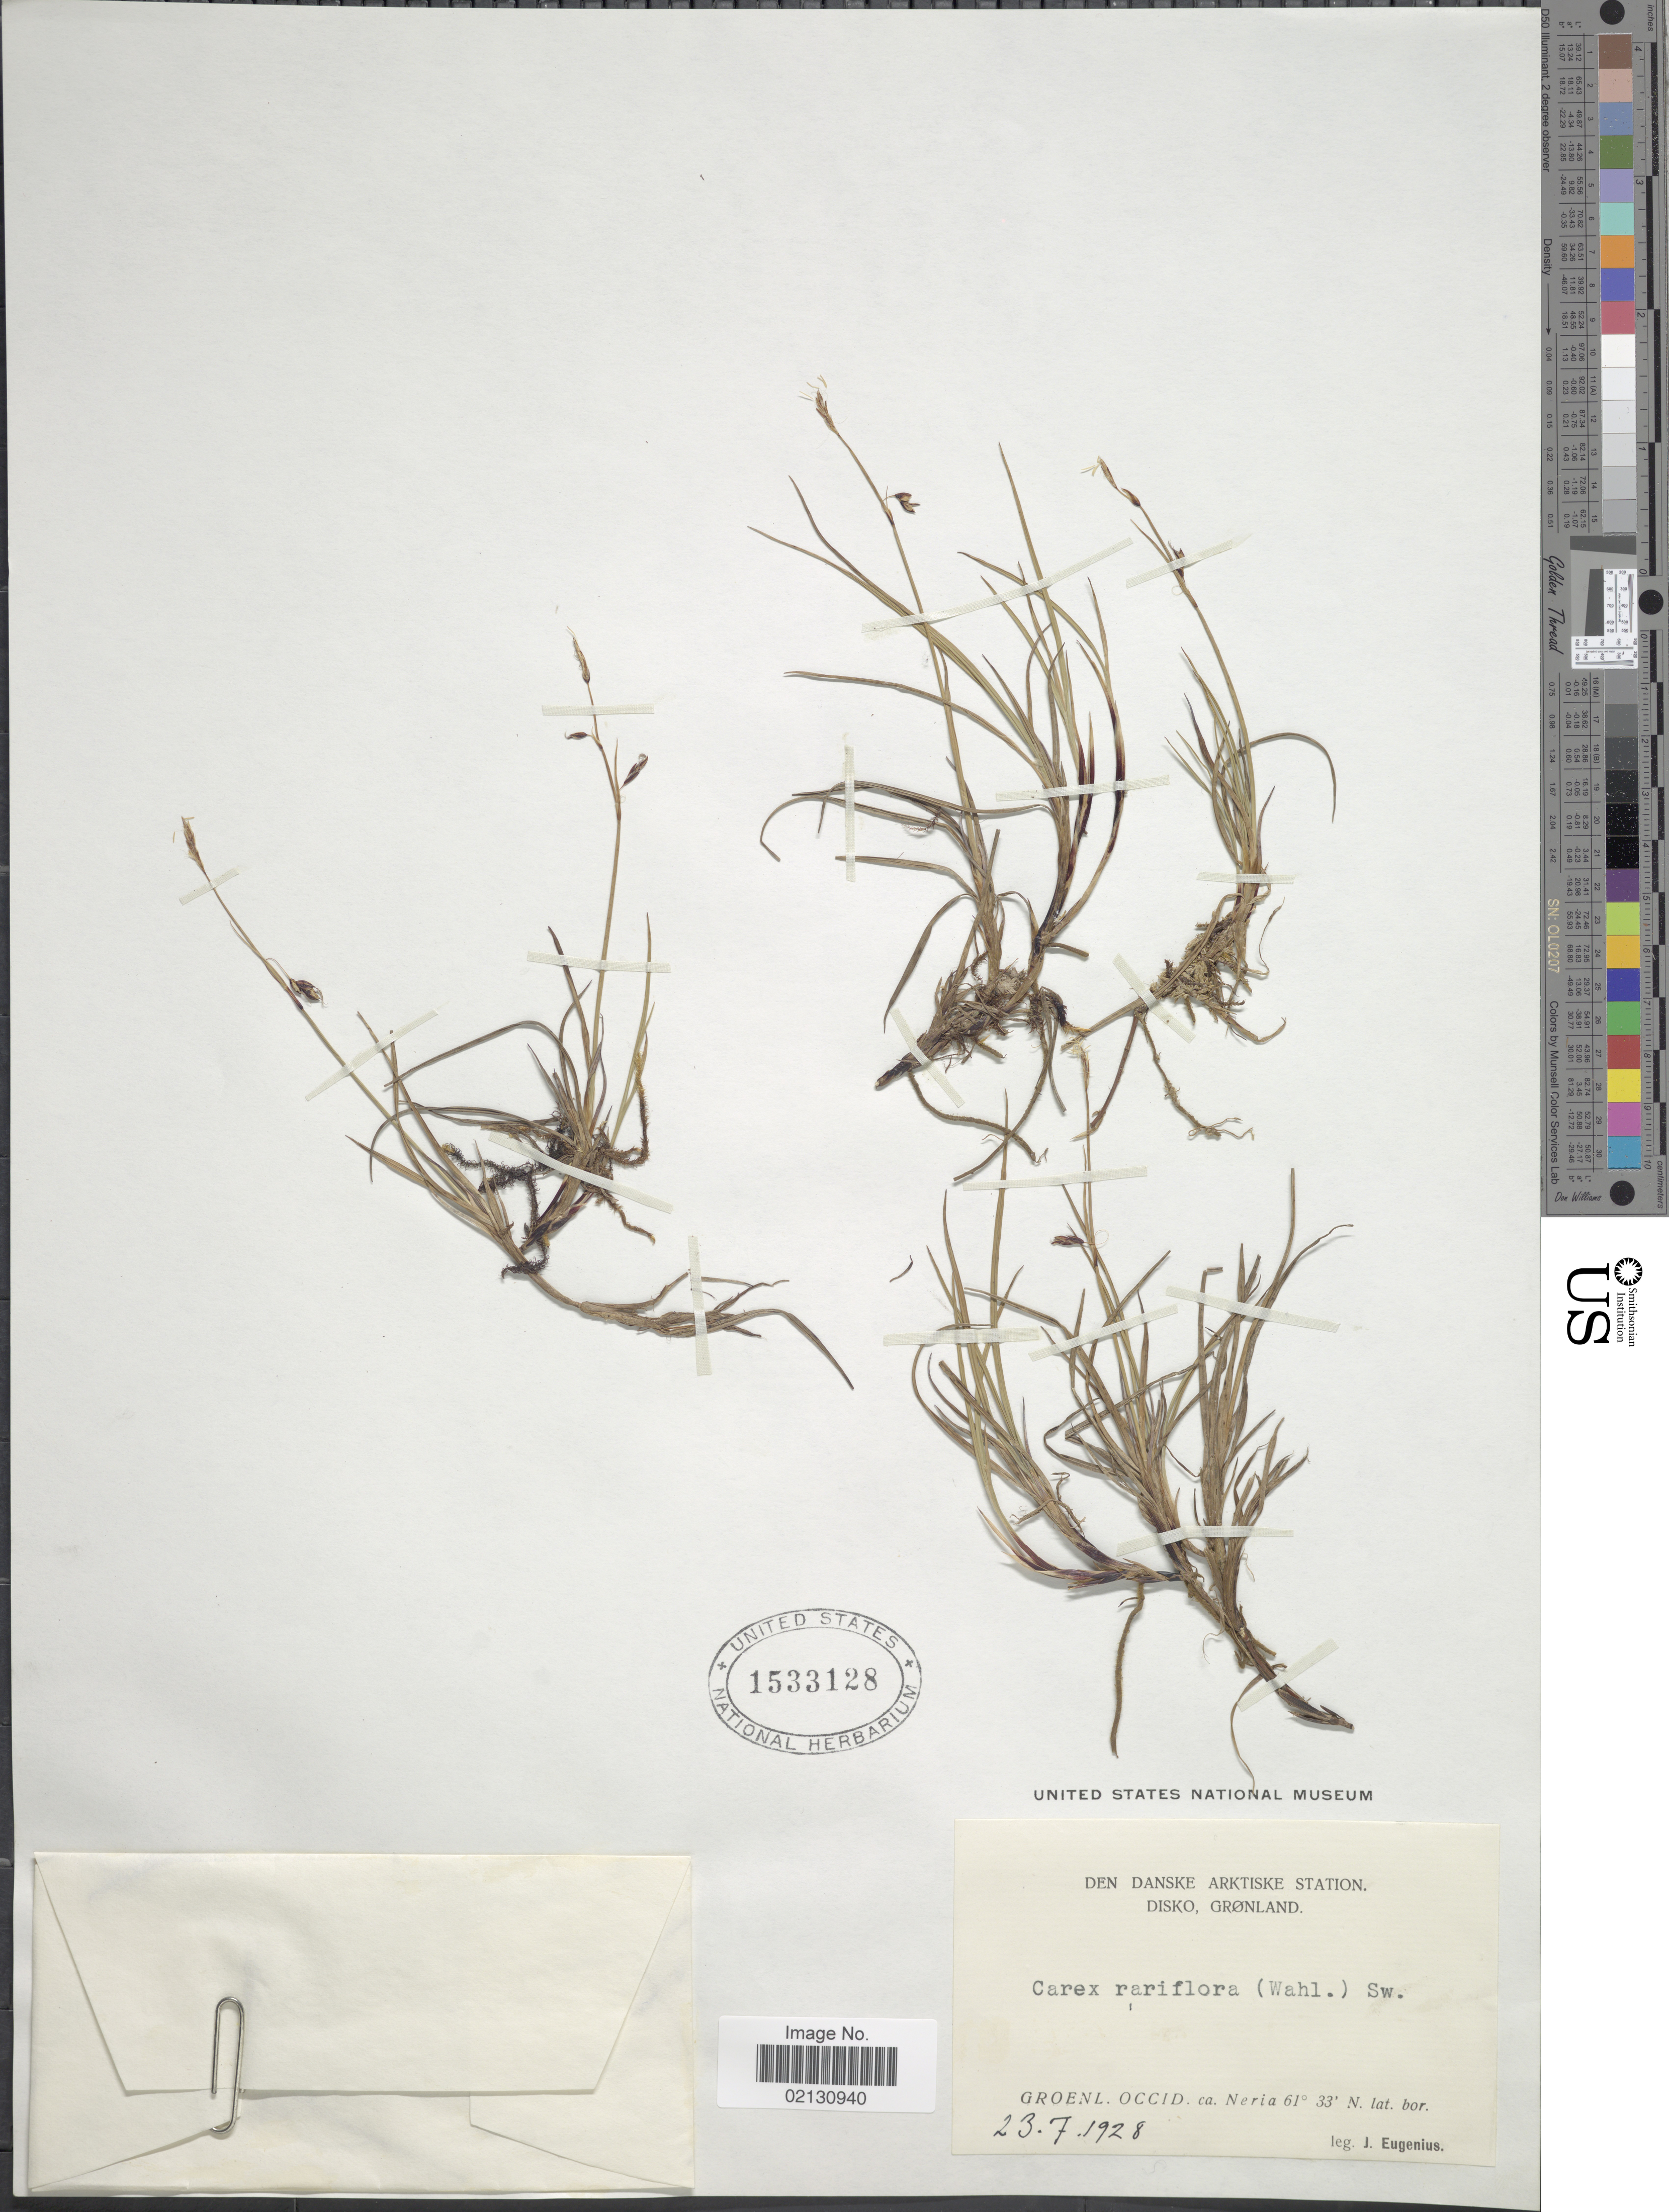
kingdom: Plantae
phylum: Tracheophyta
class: Liliopsida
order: Poales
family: Cyperaceae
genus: Carex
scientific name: Carex rariflora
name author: (Wahlenb.) Sm.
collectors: J. Eugenius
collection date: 1928-07-23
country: Greenland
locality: Groenl. occid. ca. Neria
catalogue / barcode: US 1533128